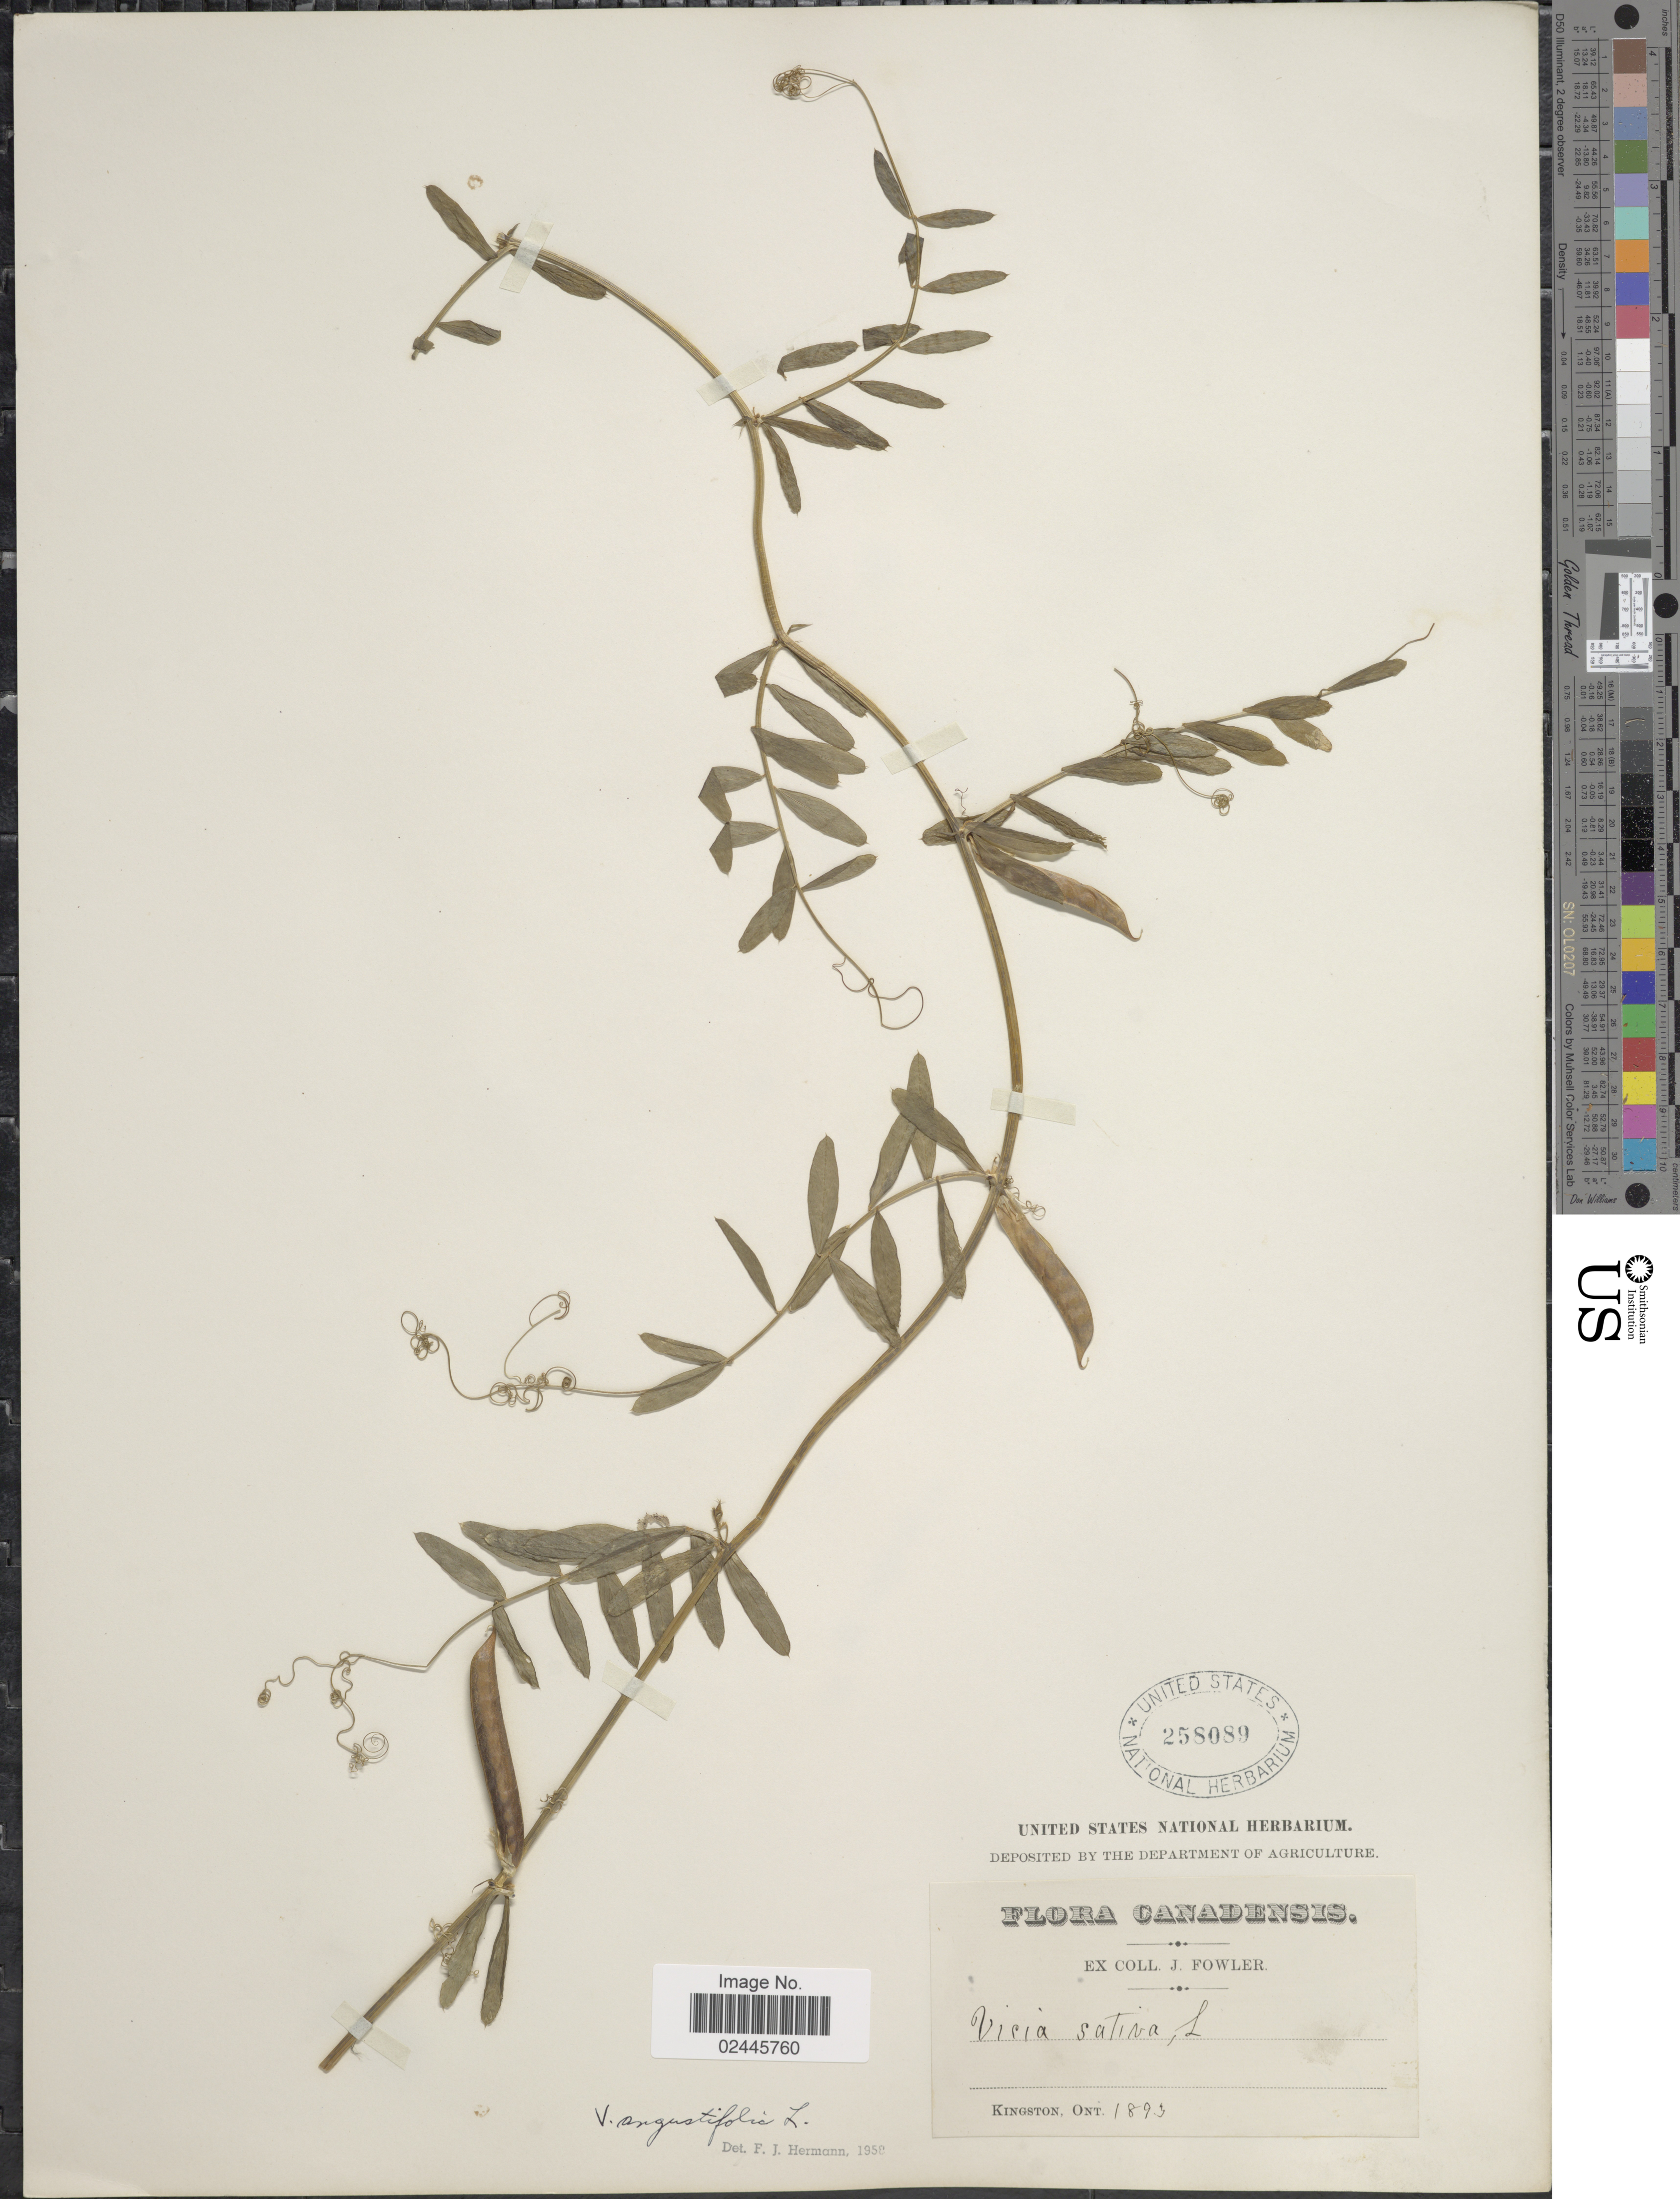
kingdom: Plantae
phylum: Tracheophyta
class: Magnoliopsida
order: Fabales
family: Fabaceae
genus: Vicia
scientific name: Vicia angustifolia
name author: L.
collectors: J. P. Fowler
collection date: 1893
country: Canada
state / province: Ontario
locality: Kingston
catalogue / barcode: US 258089